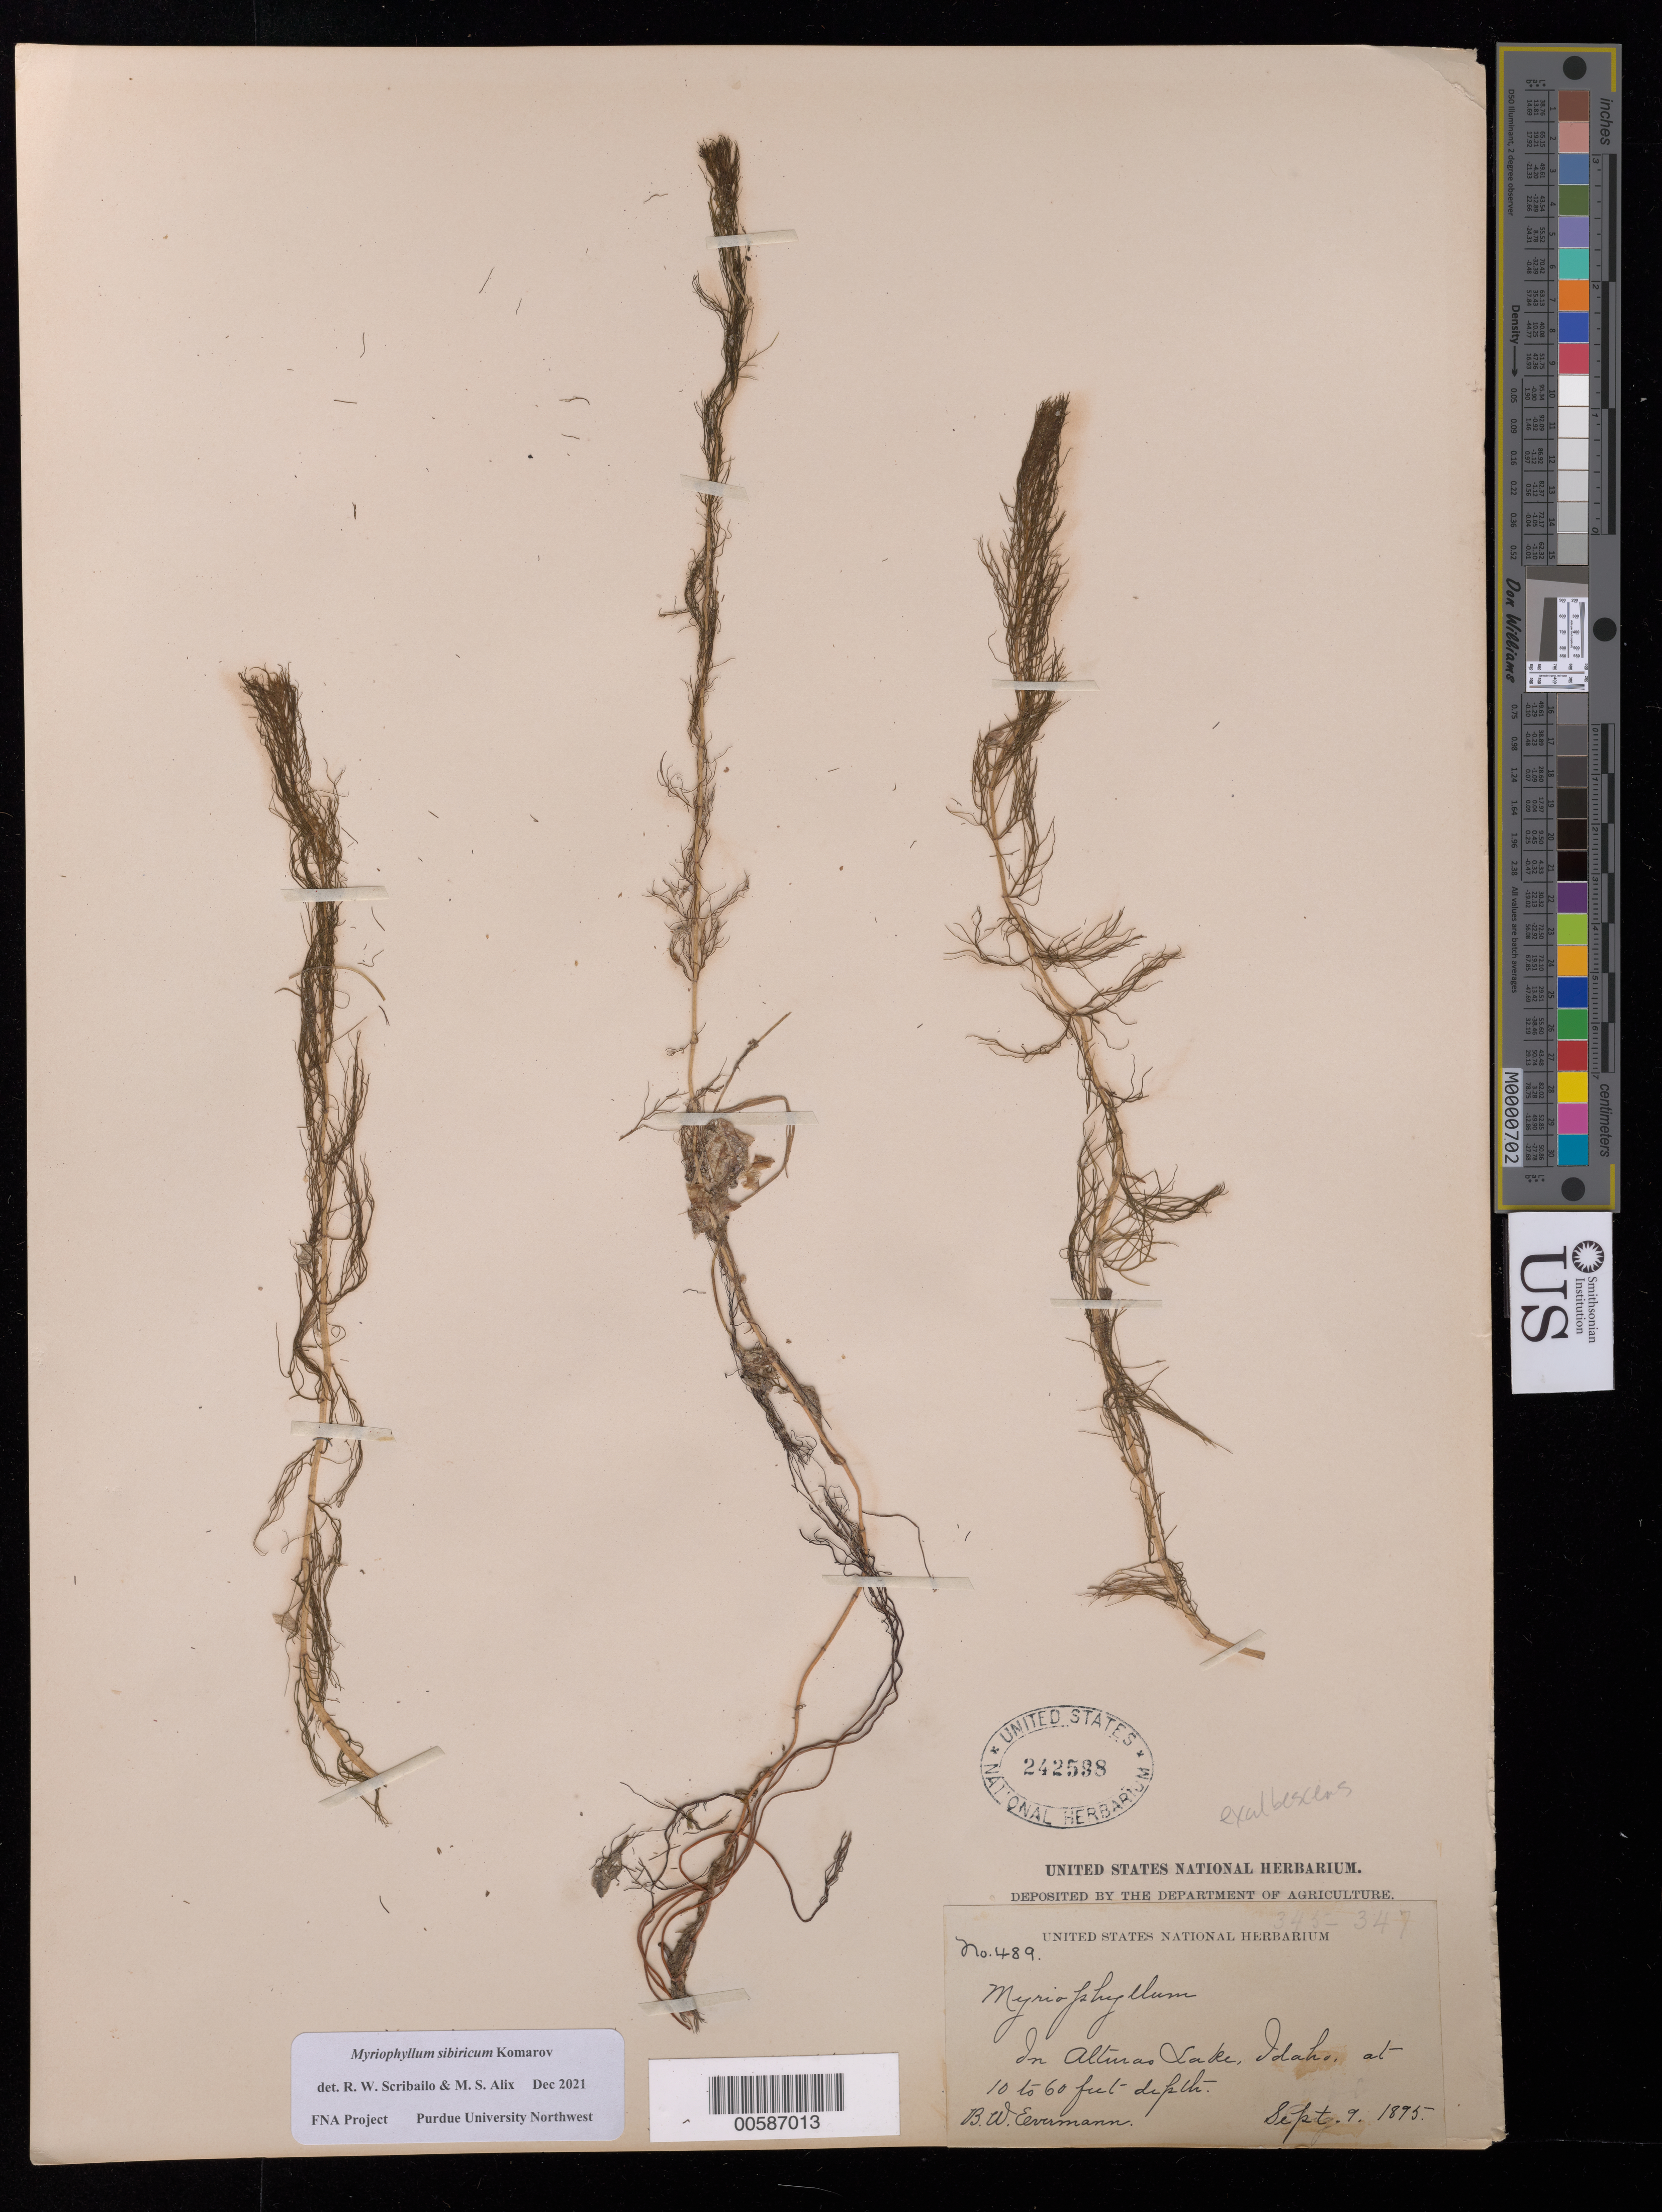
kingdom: Plantae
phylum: Tracheophyta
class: Magnoliopsida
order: Saxifragales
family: Haloragaceae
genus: Myriophyllum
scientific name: Myriophyllum sibiricum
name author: Kom.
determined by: Scribailo, R. W.; Alix, M. S.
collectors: B. W. Evermann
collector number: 489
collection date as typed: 09 Sep 1895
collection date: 1895-09-09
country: United States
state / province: Idaho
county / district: Blaine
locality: Alturas Lake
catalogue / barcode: US 242588